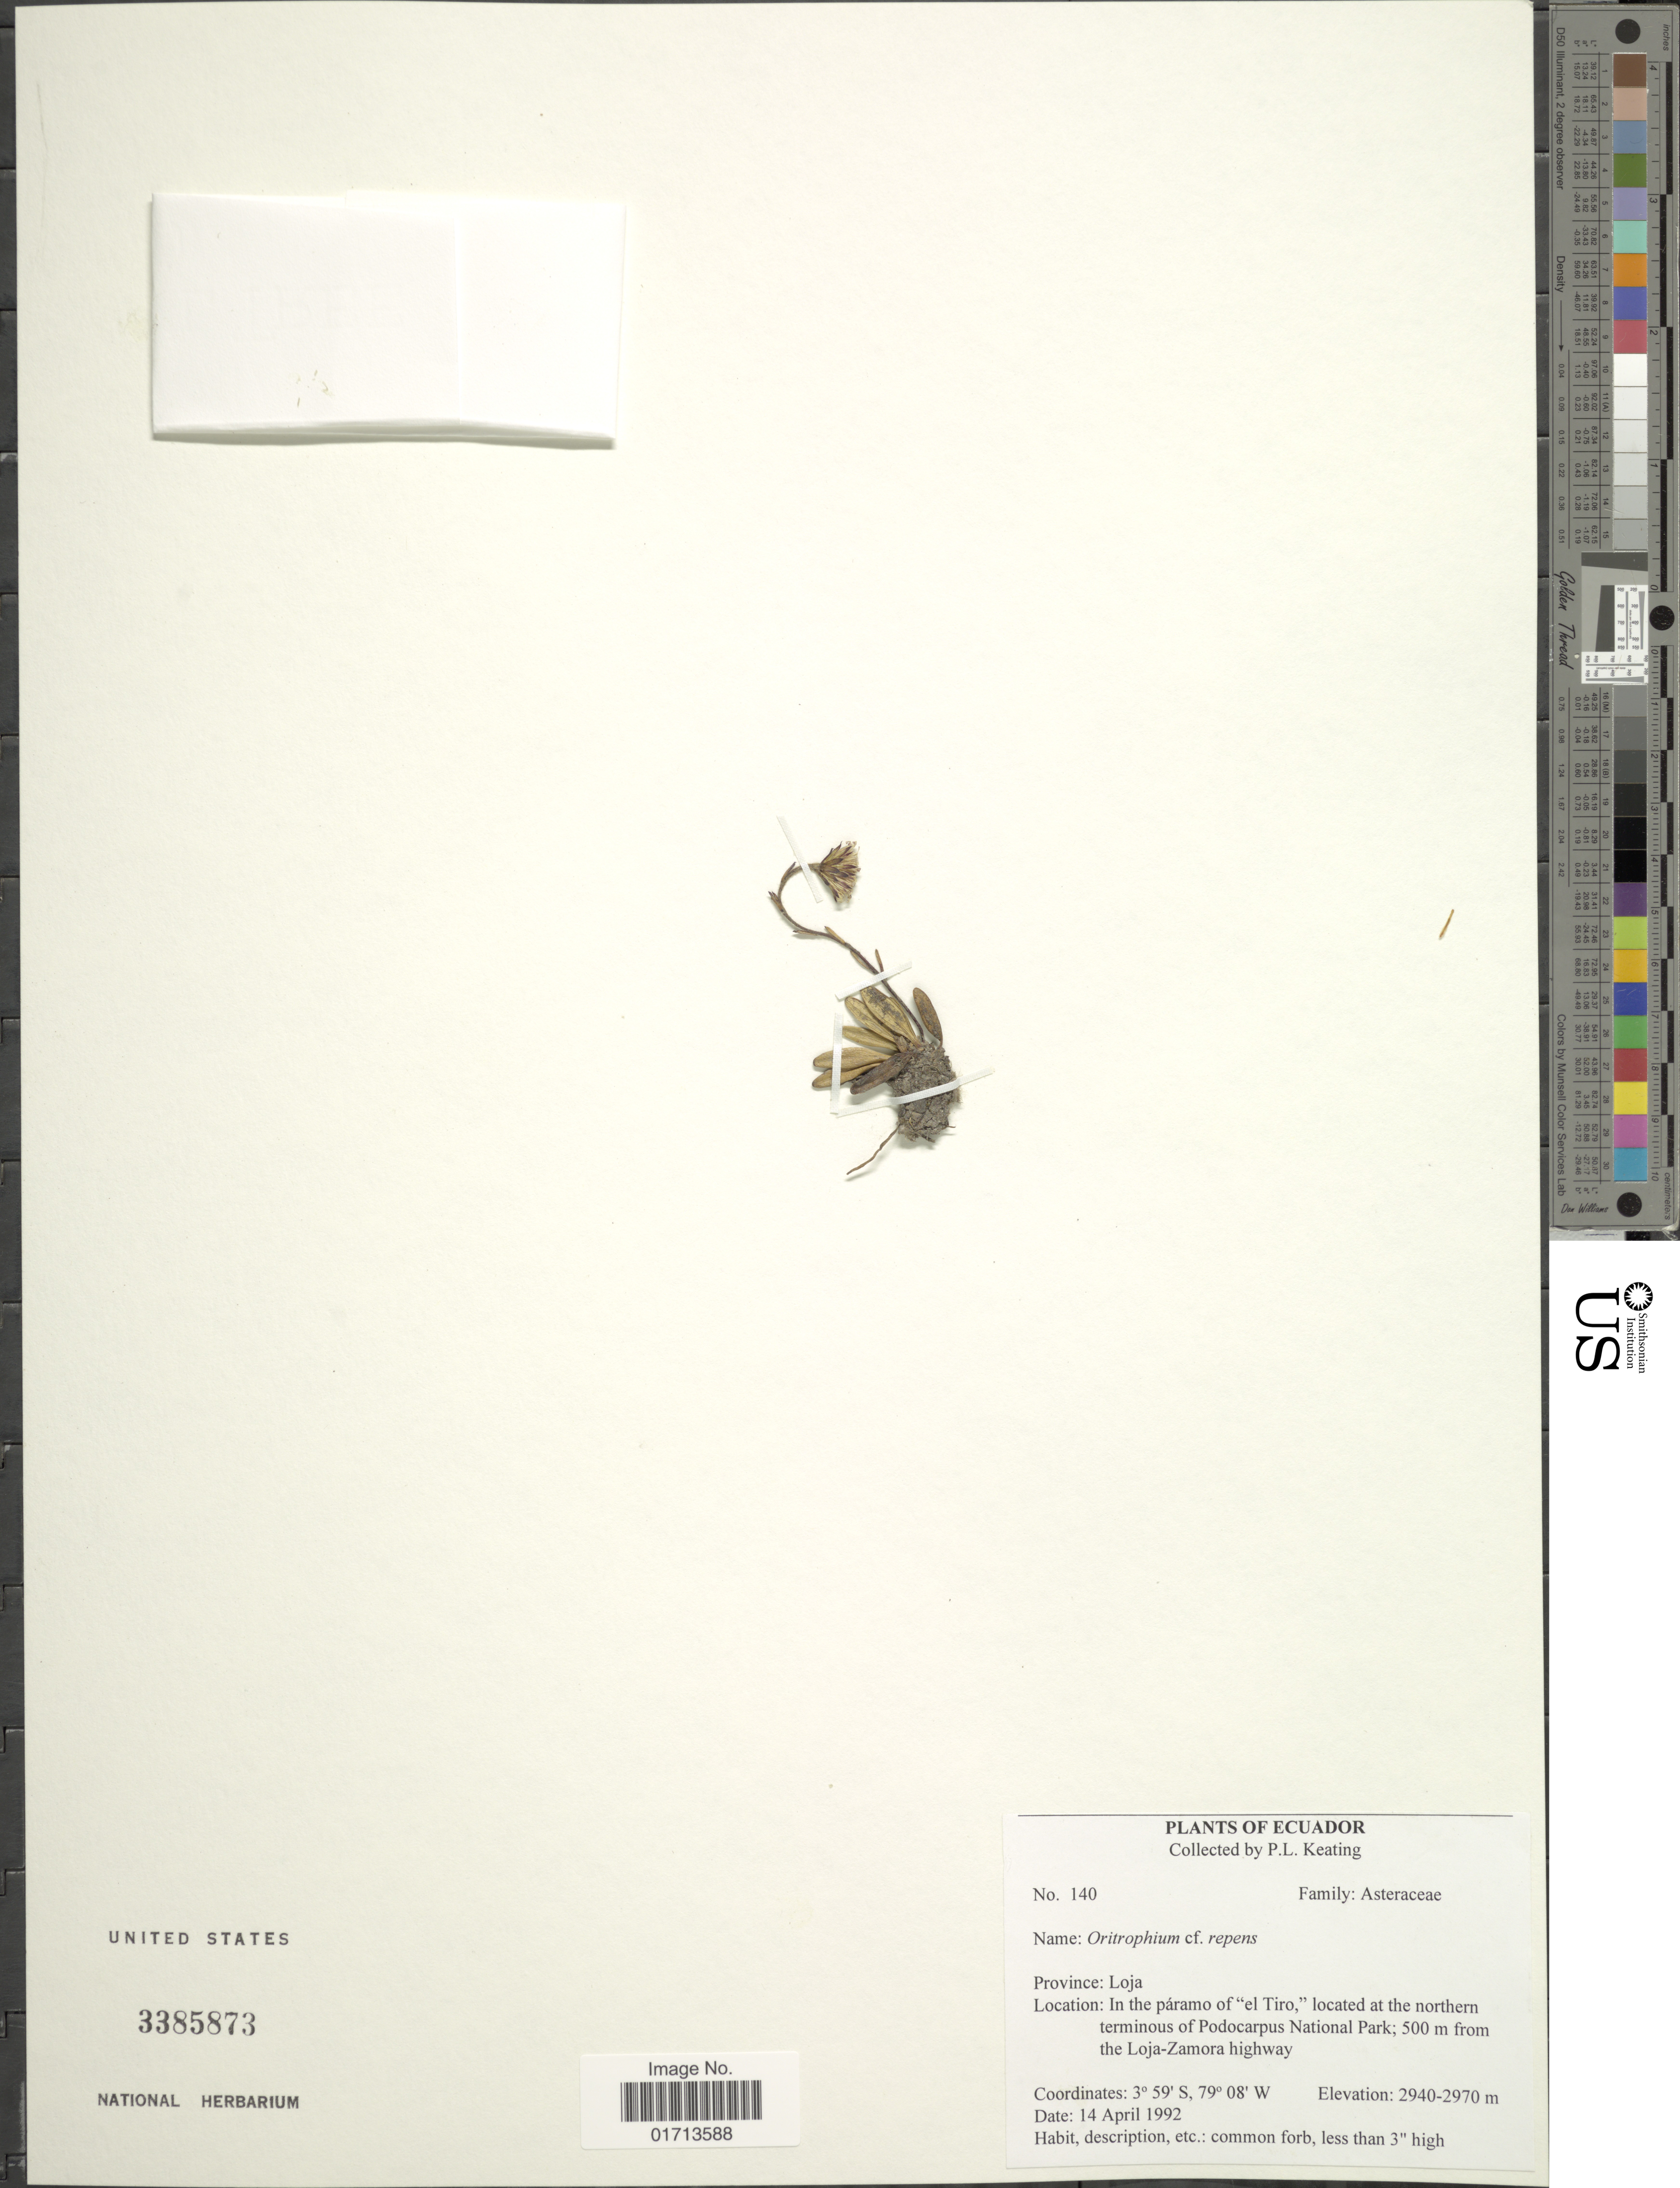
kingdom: Plantae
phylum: Tracheophyta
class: Magnoliopsida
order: Asterales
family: Asteraceae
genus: Oritrophium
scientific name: Oritrophium repens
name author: (Kunth) Cuatrec.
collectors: P. Keating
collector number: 140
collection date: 1992-04-14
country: Ecuador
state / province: Loja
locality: At the northern terminous of Podocarpus National Park; 500 m from the Loja-Zamora highway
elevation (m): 2940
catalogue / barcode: US 3385873